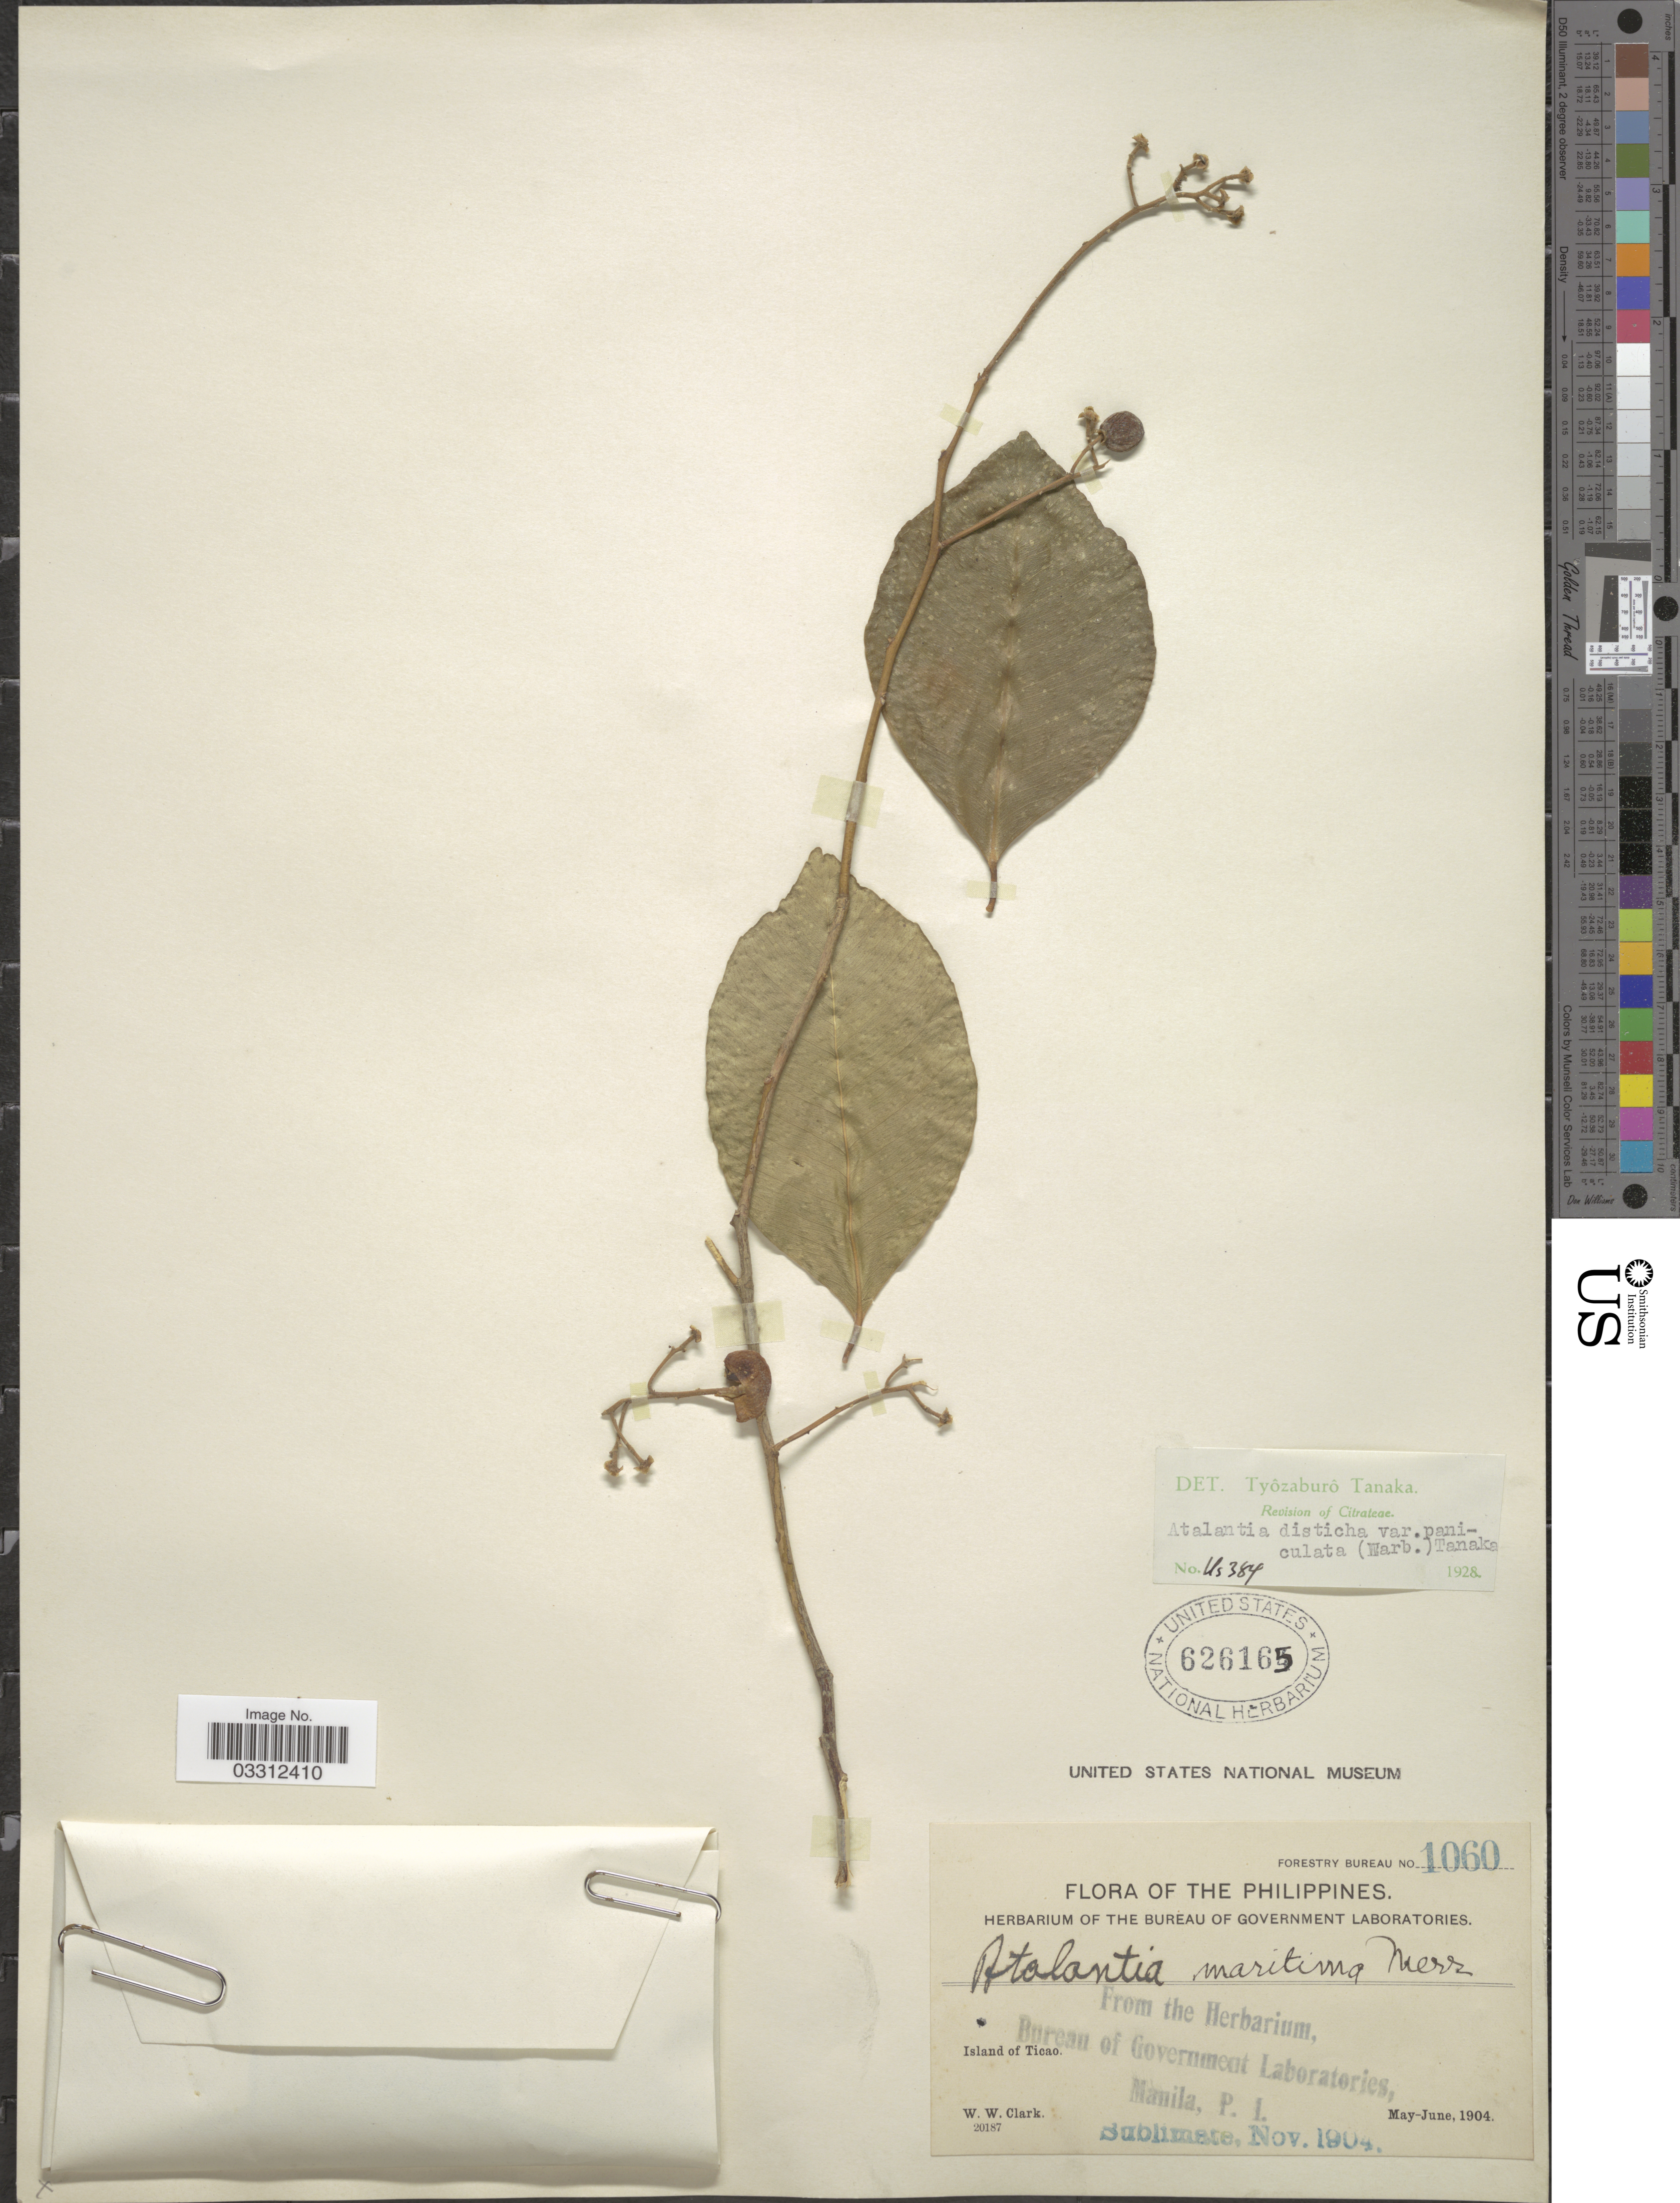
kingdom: Plantae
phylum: Tracheophyta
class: Magnoliopsida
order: Sapindales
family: Rutaceae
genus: Atalantia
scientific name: Atalantia racemosa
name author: Wight ex Hook.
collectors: W. W. Clark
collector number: Forestry Bureau 1060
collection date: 1904-05/1904-06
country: Philippines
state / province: Bicol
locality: Island of Ticao.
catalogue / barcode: US 626165